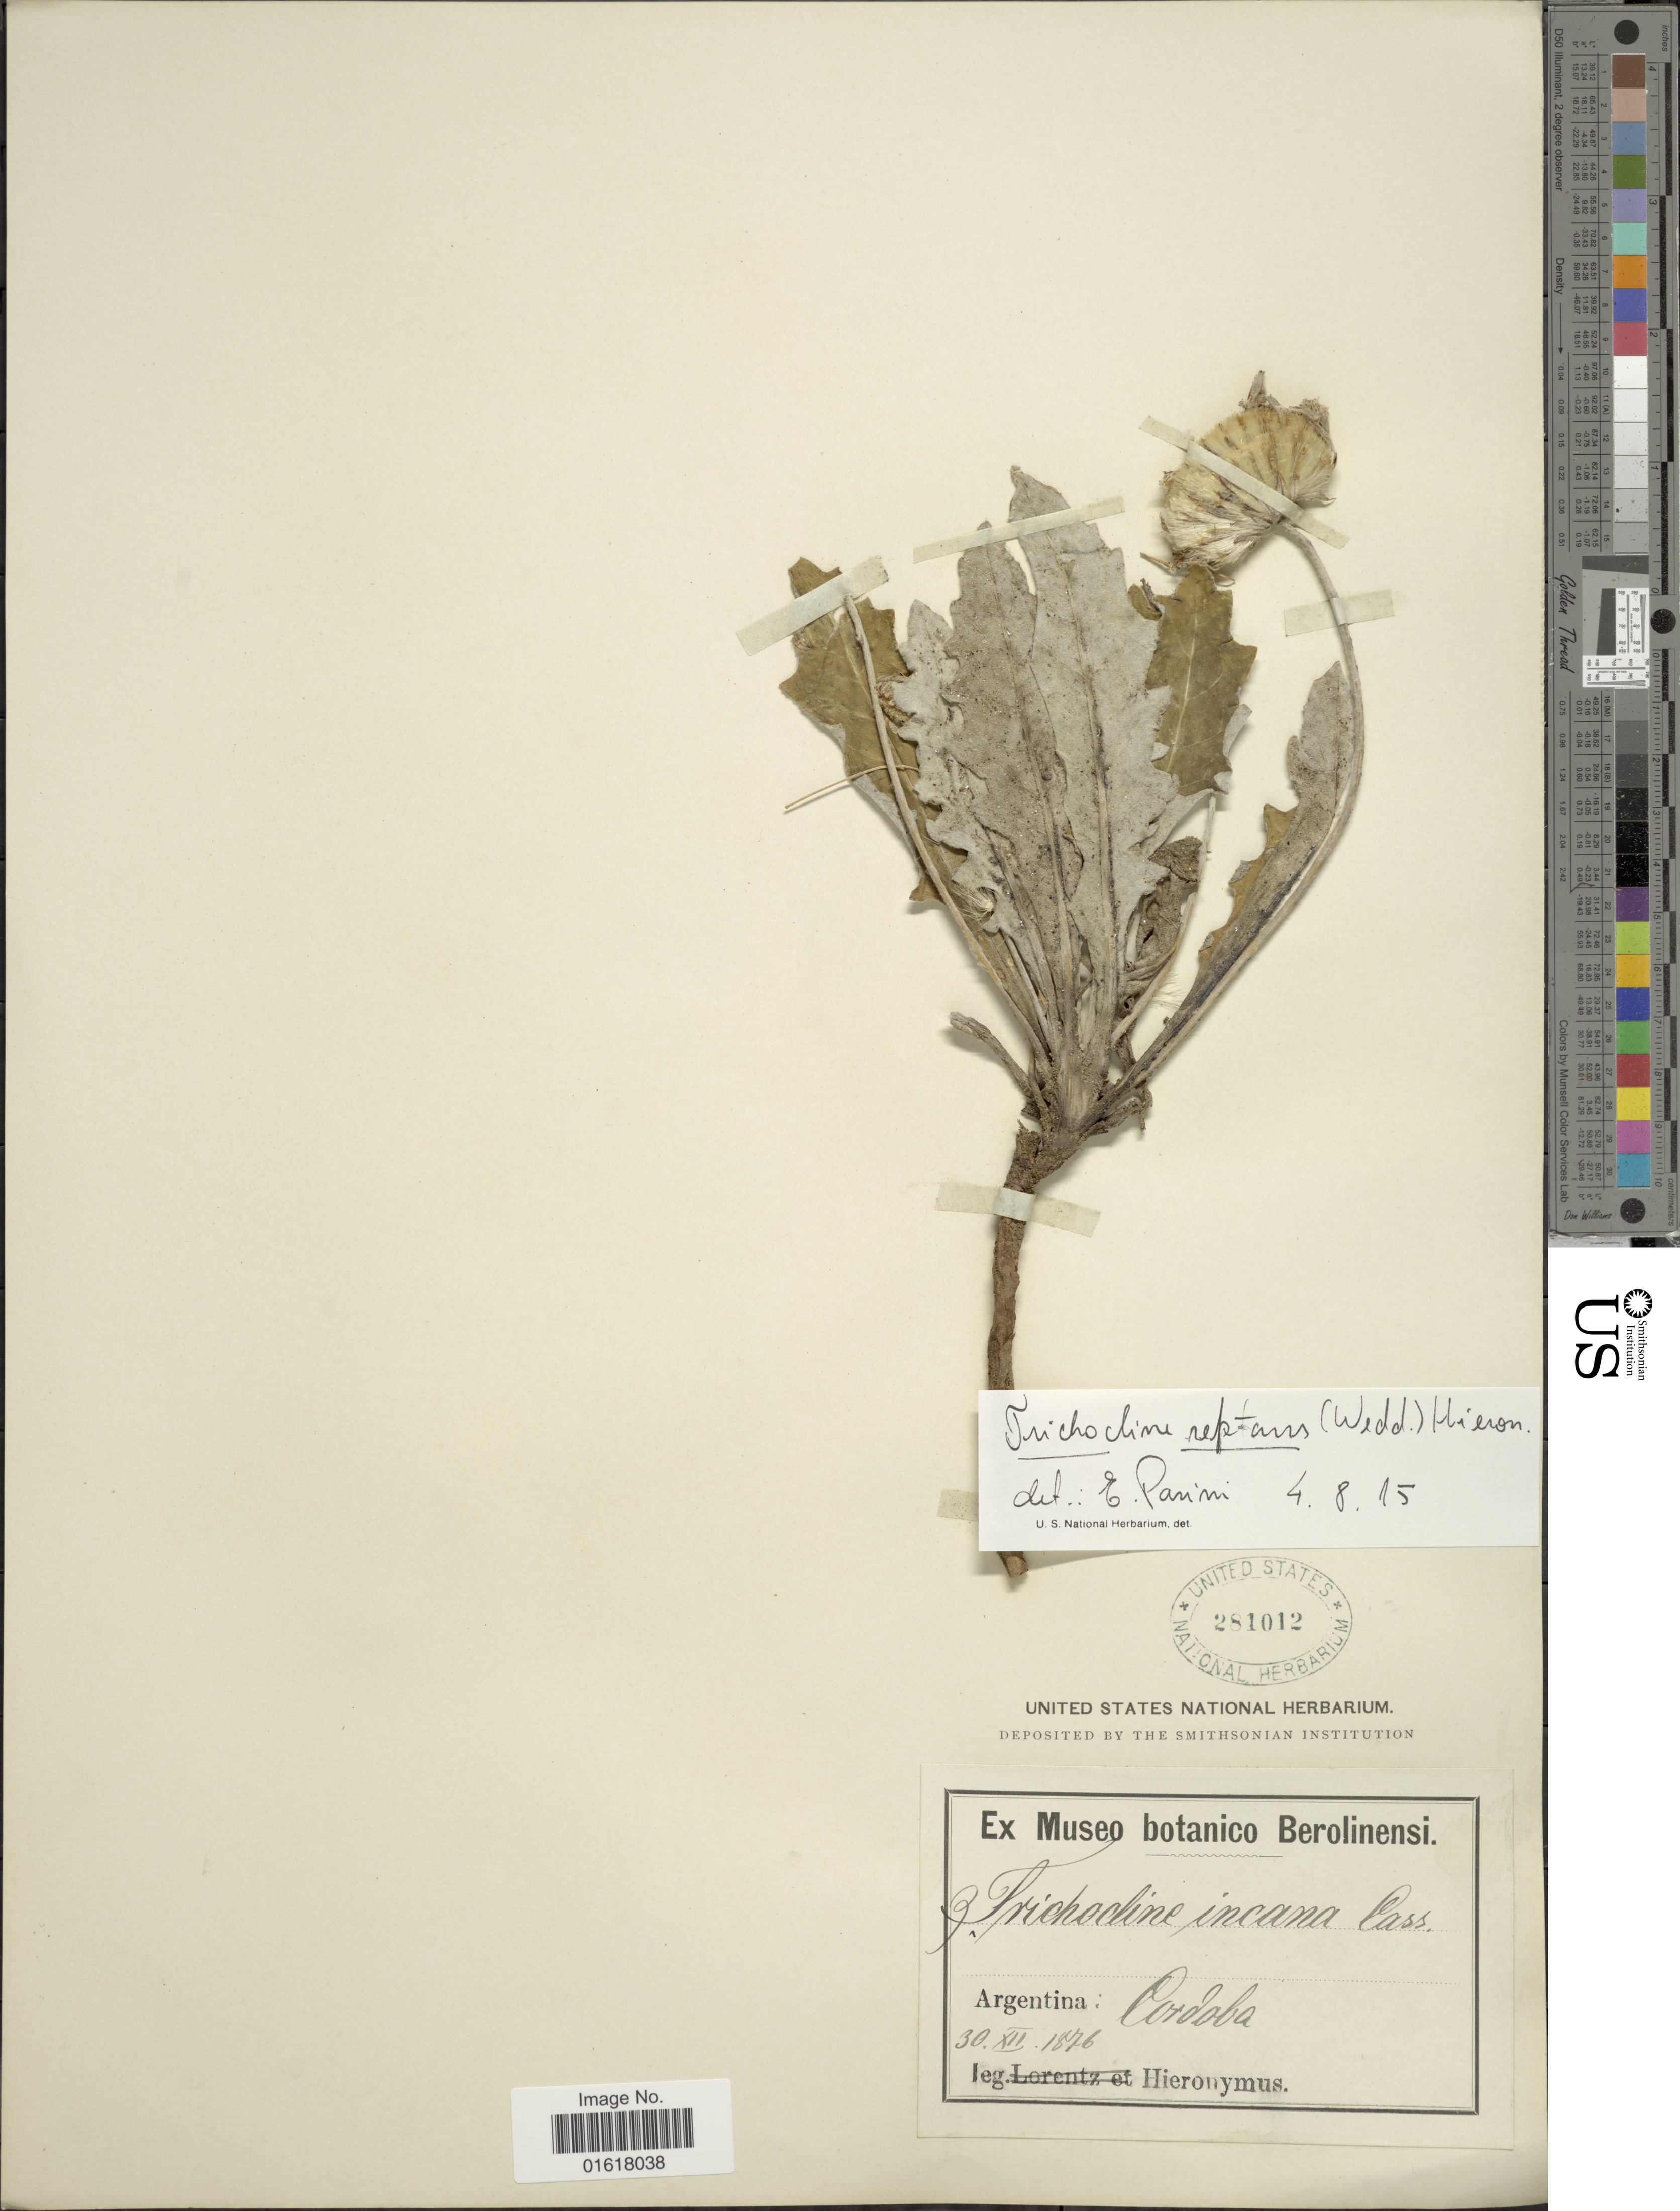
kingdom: Plantae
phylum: Tracheophyta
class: Magnoliopsida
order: Asterales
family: Asteraceae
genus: Trichocline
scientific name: Trichocline reptans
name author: (Wedd.) Hieron.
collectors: -. Hieronymus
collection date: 1876-12-30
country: Argentina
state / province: Cordoba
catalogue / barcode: US 281012